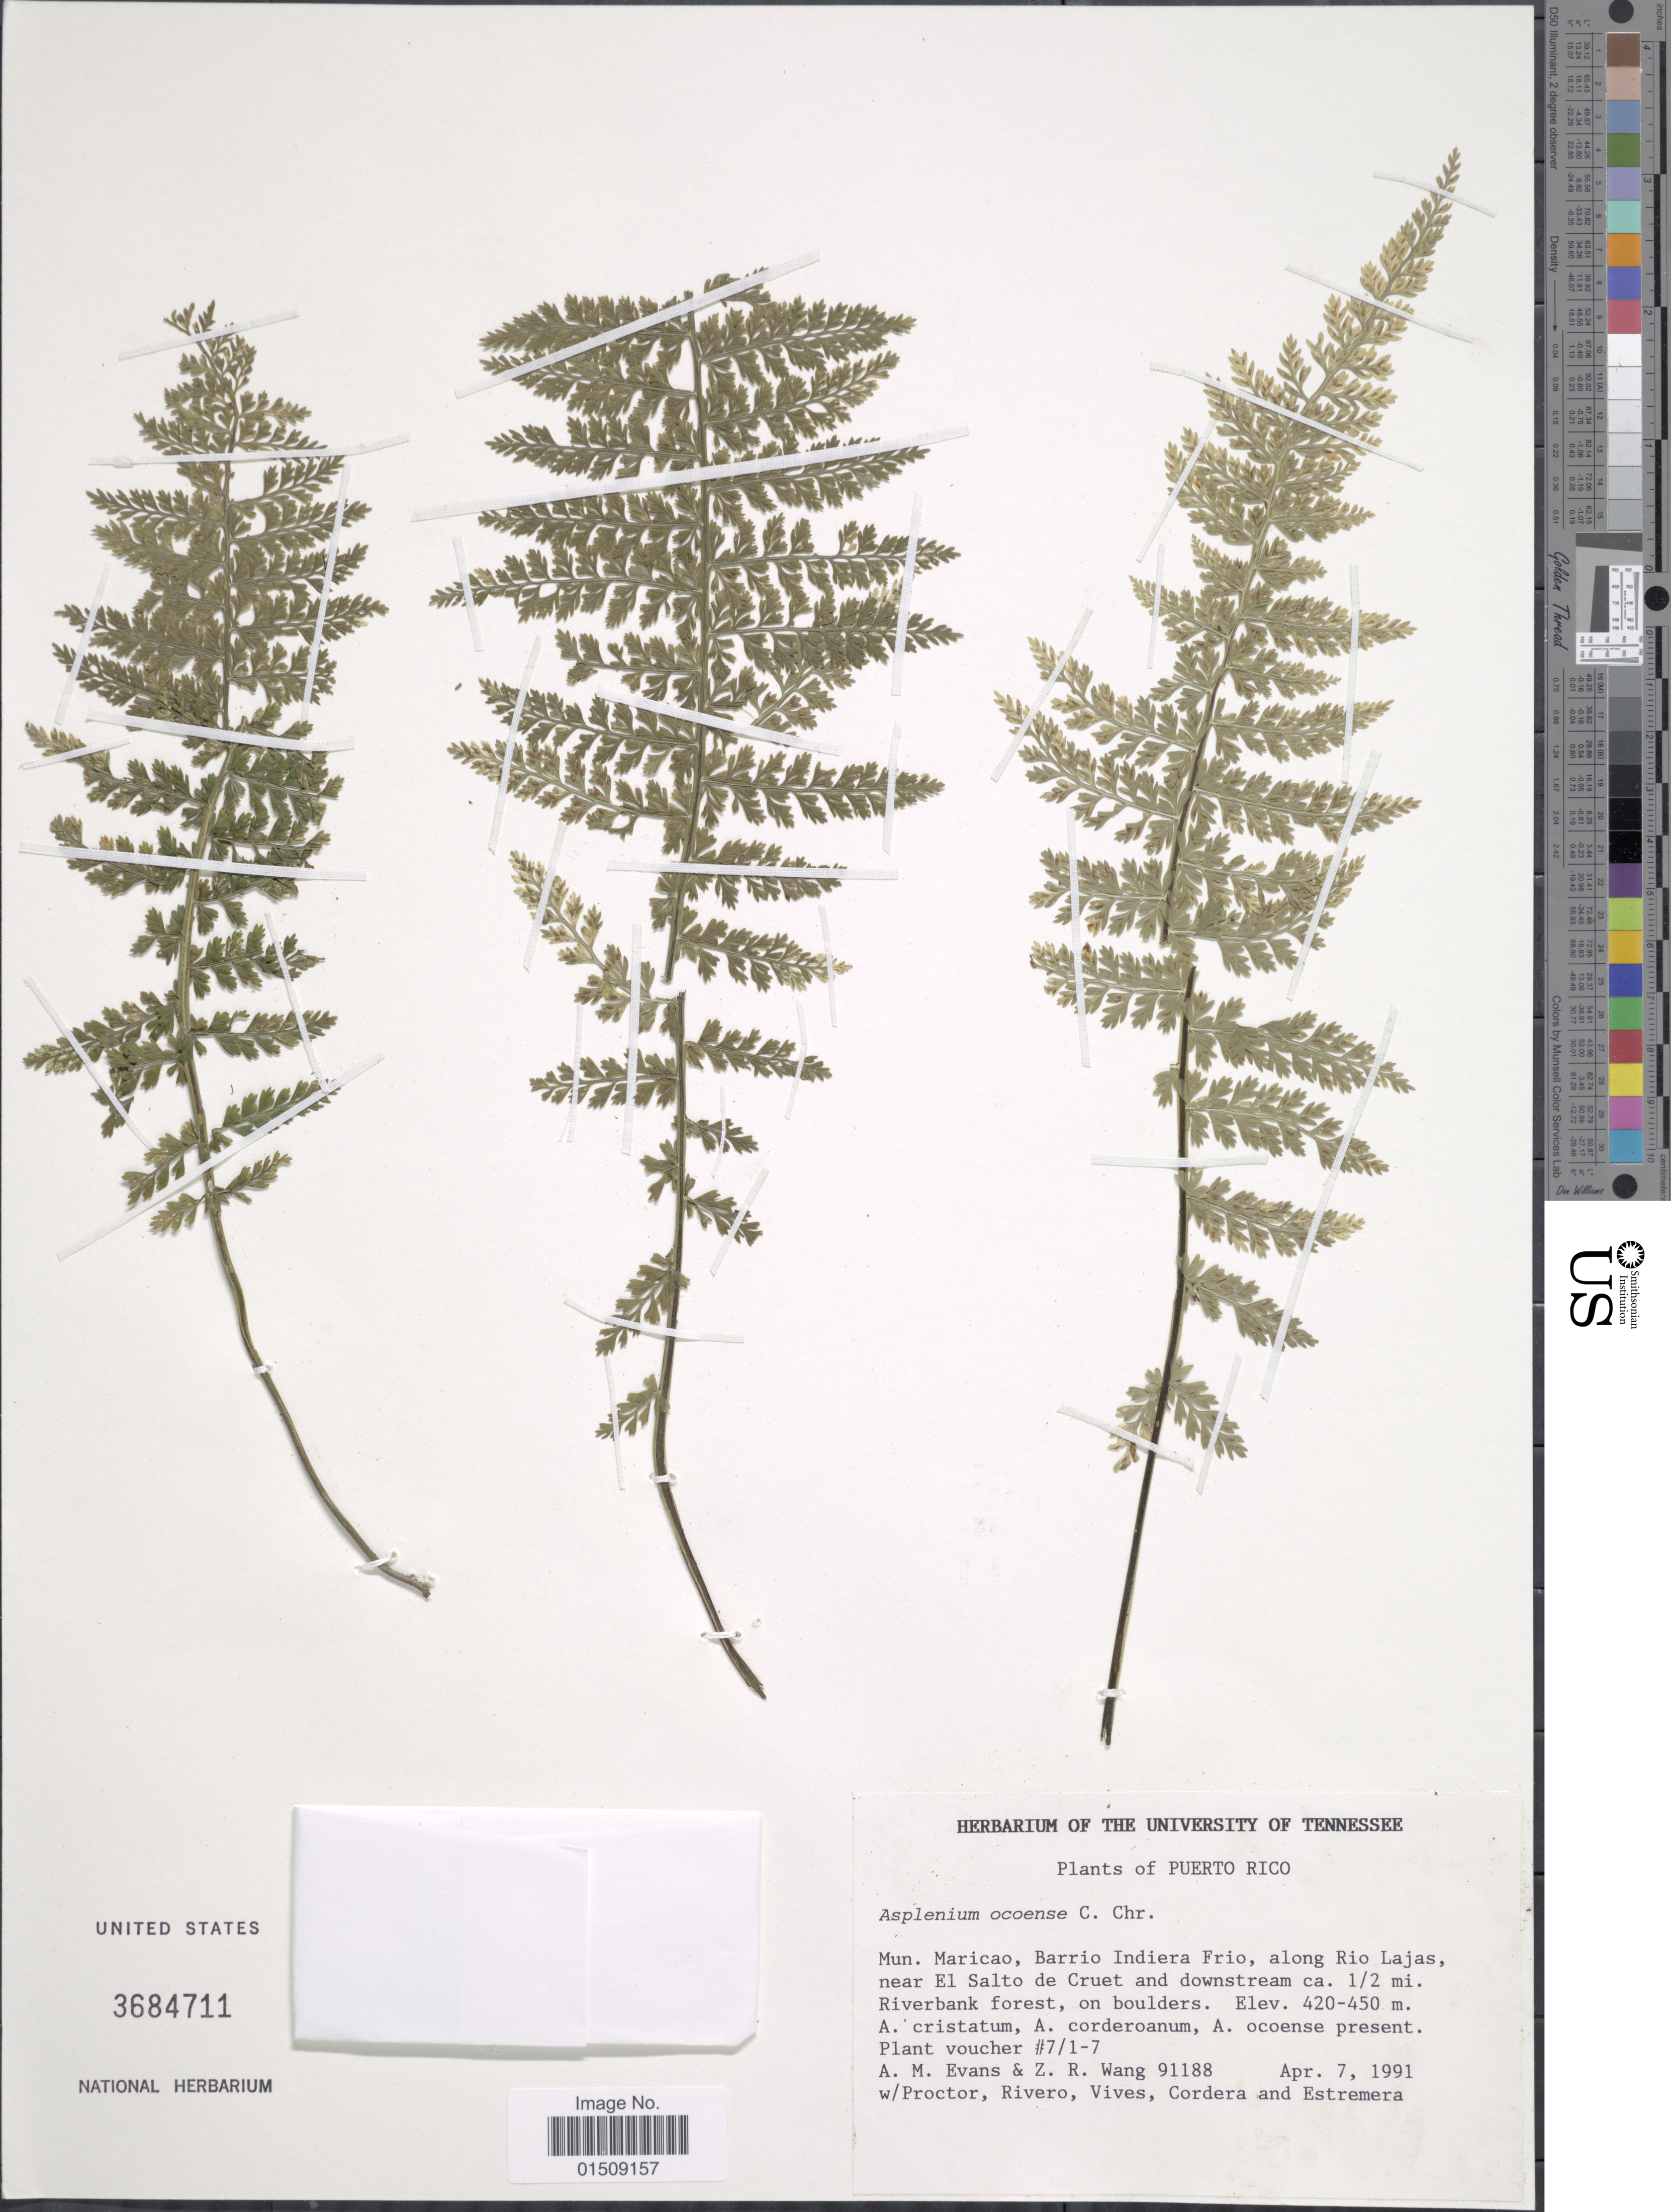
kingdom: Plantae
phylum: Tracheophyta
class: Polypodiopsida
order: Polypodiales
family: Aspleniaceae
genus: Asplenium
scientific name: Asplenium ocoense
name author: C. Chr.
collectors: A. M. Evans, Z. R. Wang, -- Proctor, -. Rivero & et al.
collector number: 91188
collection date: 1991-04-07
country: Puerto Rico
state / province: Maricao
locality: Mun. Maricao, Barrio Indiera Frio, along Rio Lajas, near El Salto de Cruet and downstreamca. 1/2 mi. Riverbank forest, on boulders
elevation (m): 420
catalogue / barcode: US 3684711